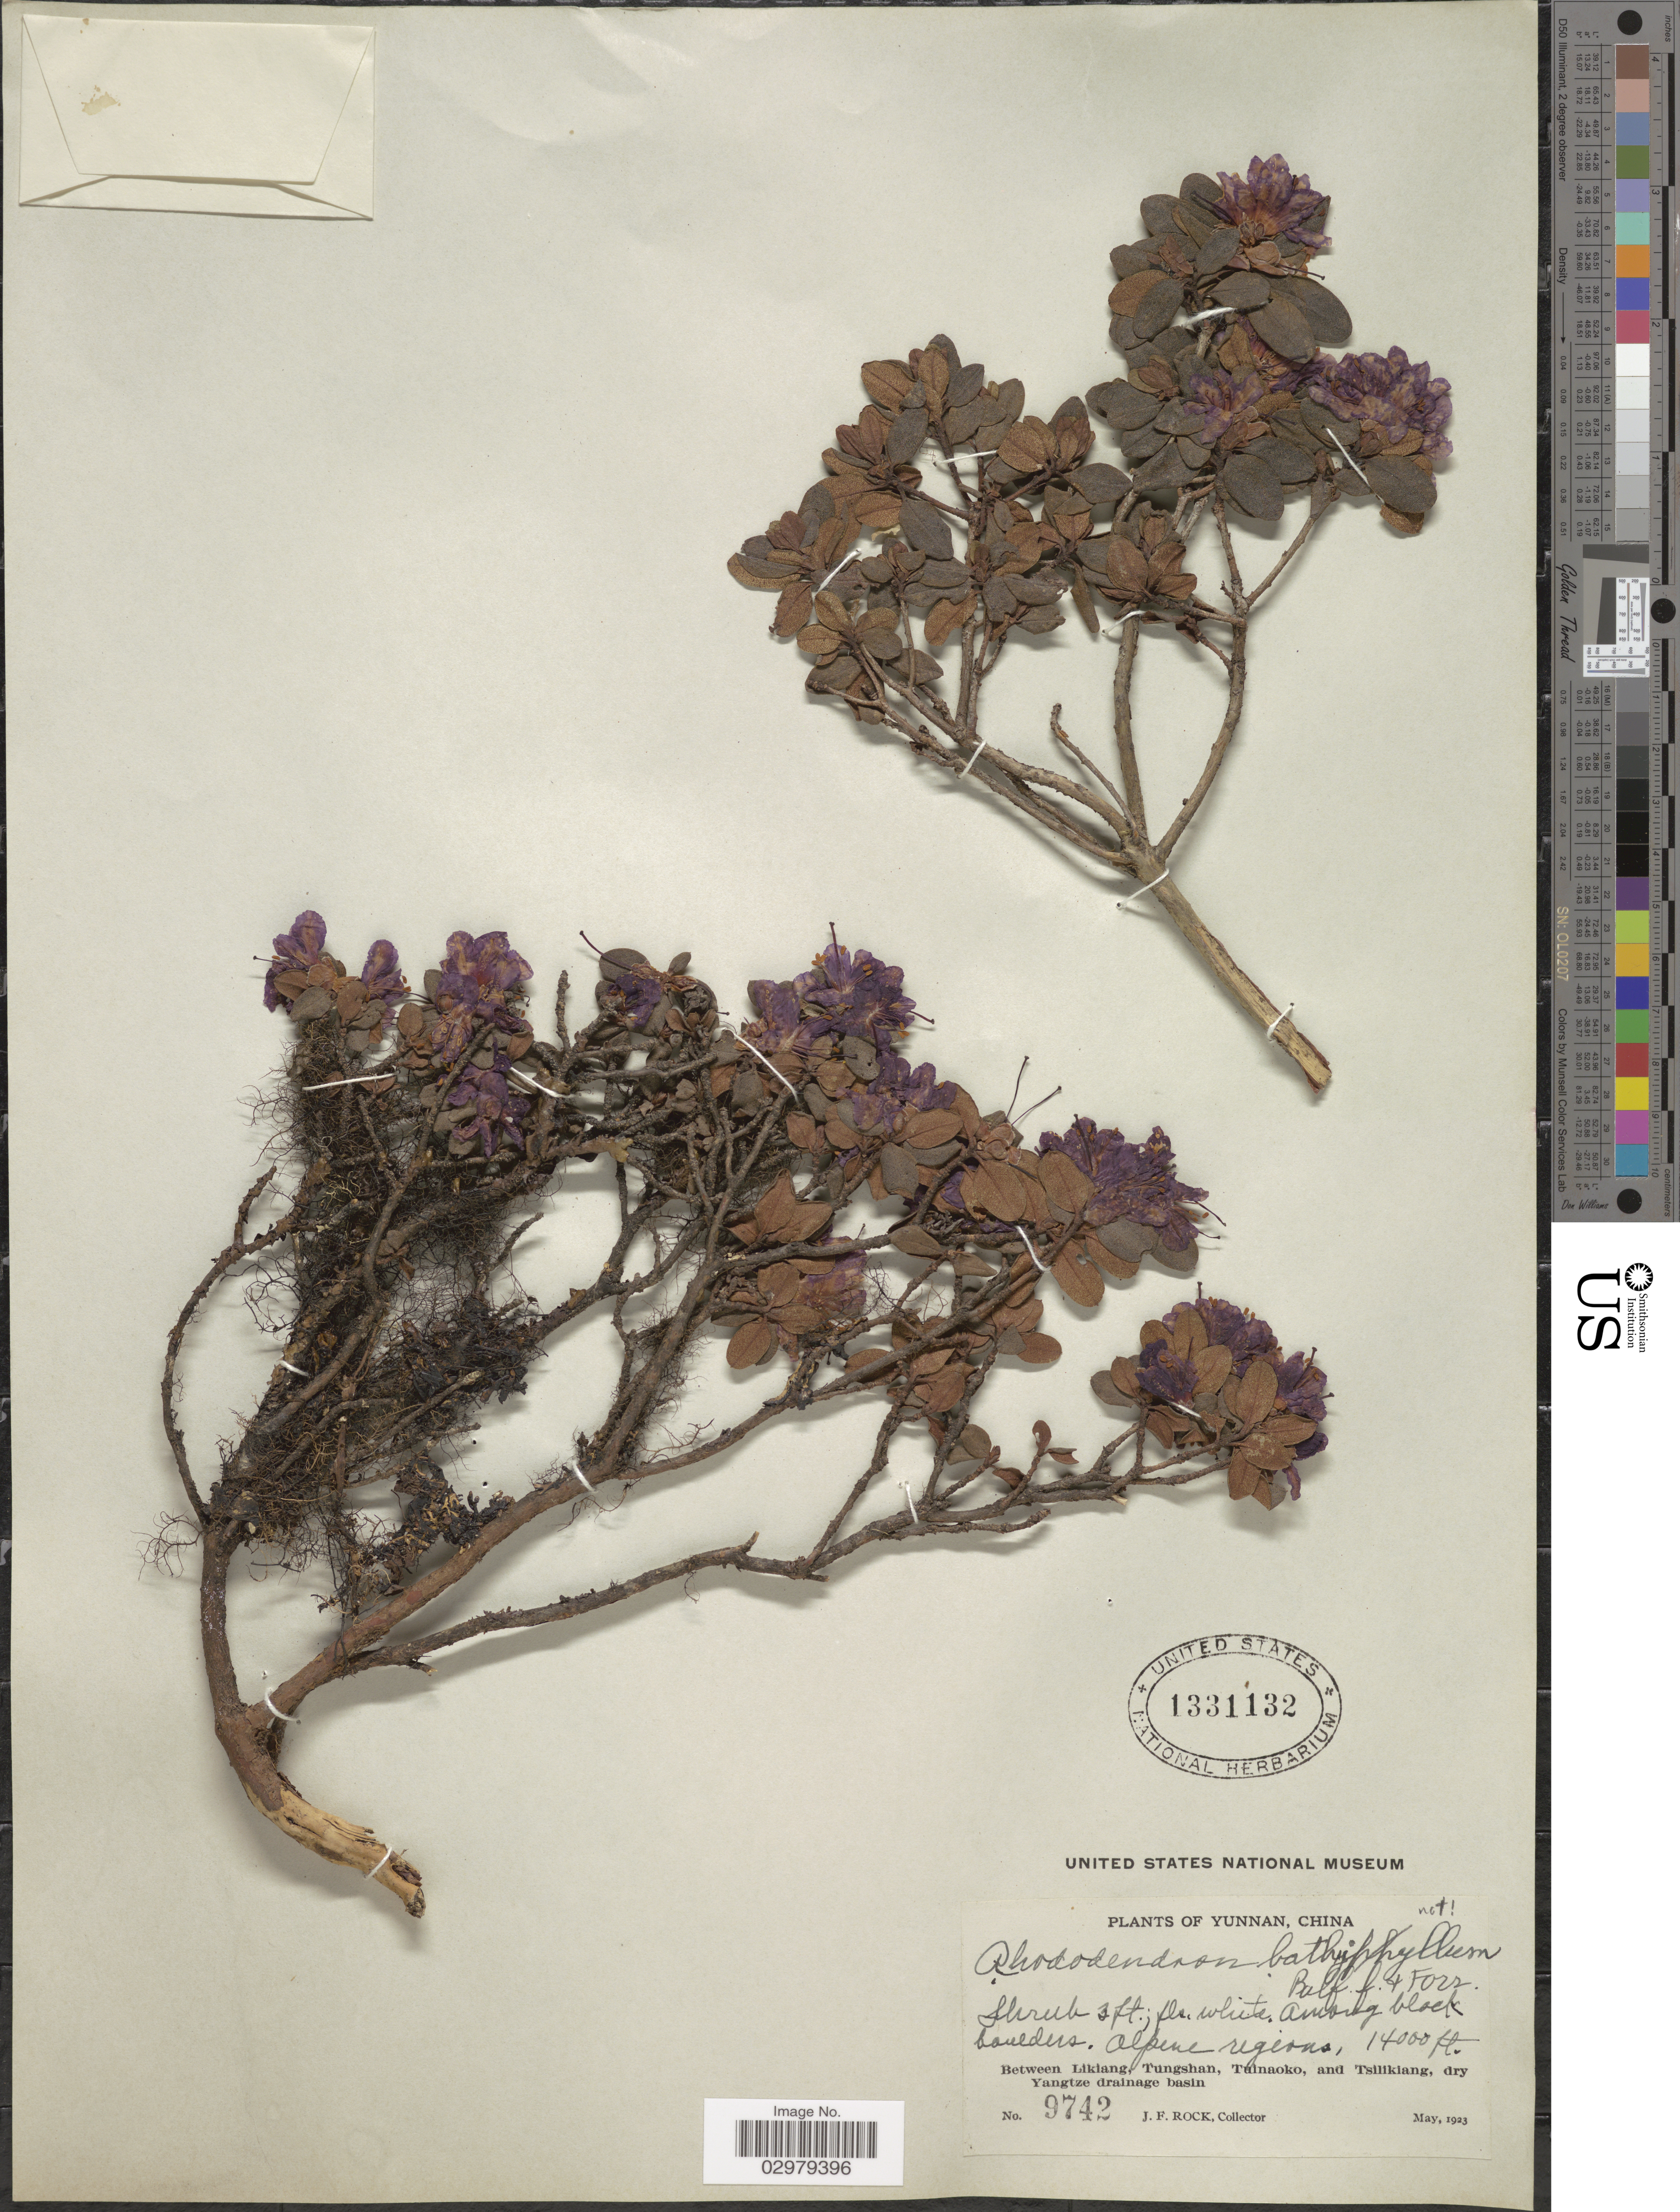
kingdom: Plantae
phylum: Tracheophyta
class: Magnoliopsida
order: Ericales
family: Ericaceae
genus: Rhododendron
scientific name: Rhododendron sp.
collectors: J. Rock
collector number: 9742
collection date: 1923-05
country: China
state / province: Yunnan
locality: Alpine regions. Between Likiang, Tungshan, Tuinaoko, and Tsilikiang, dry Yangtze drainage basin.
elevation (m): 4267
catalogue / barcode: US 1331132